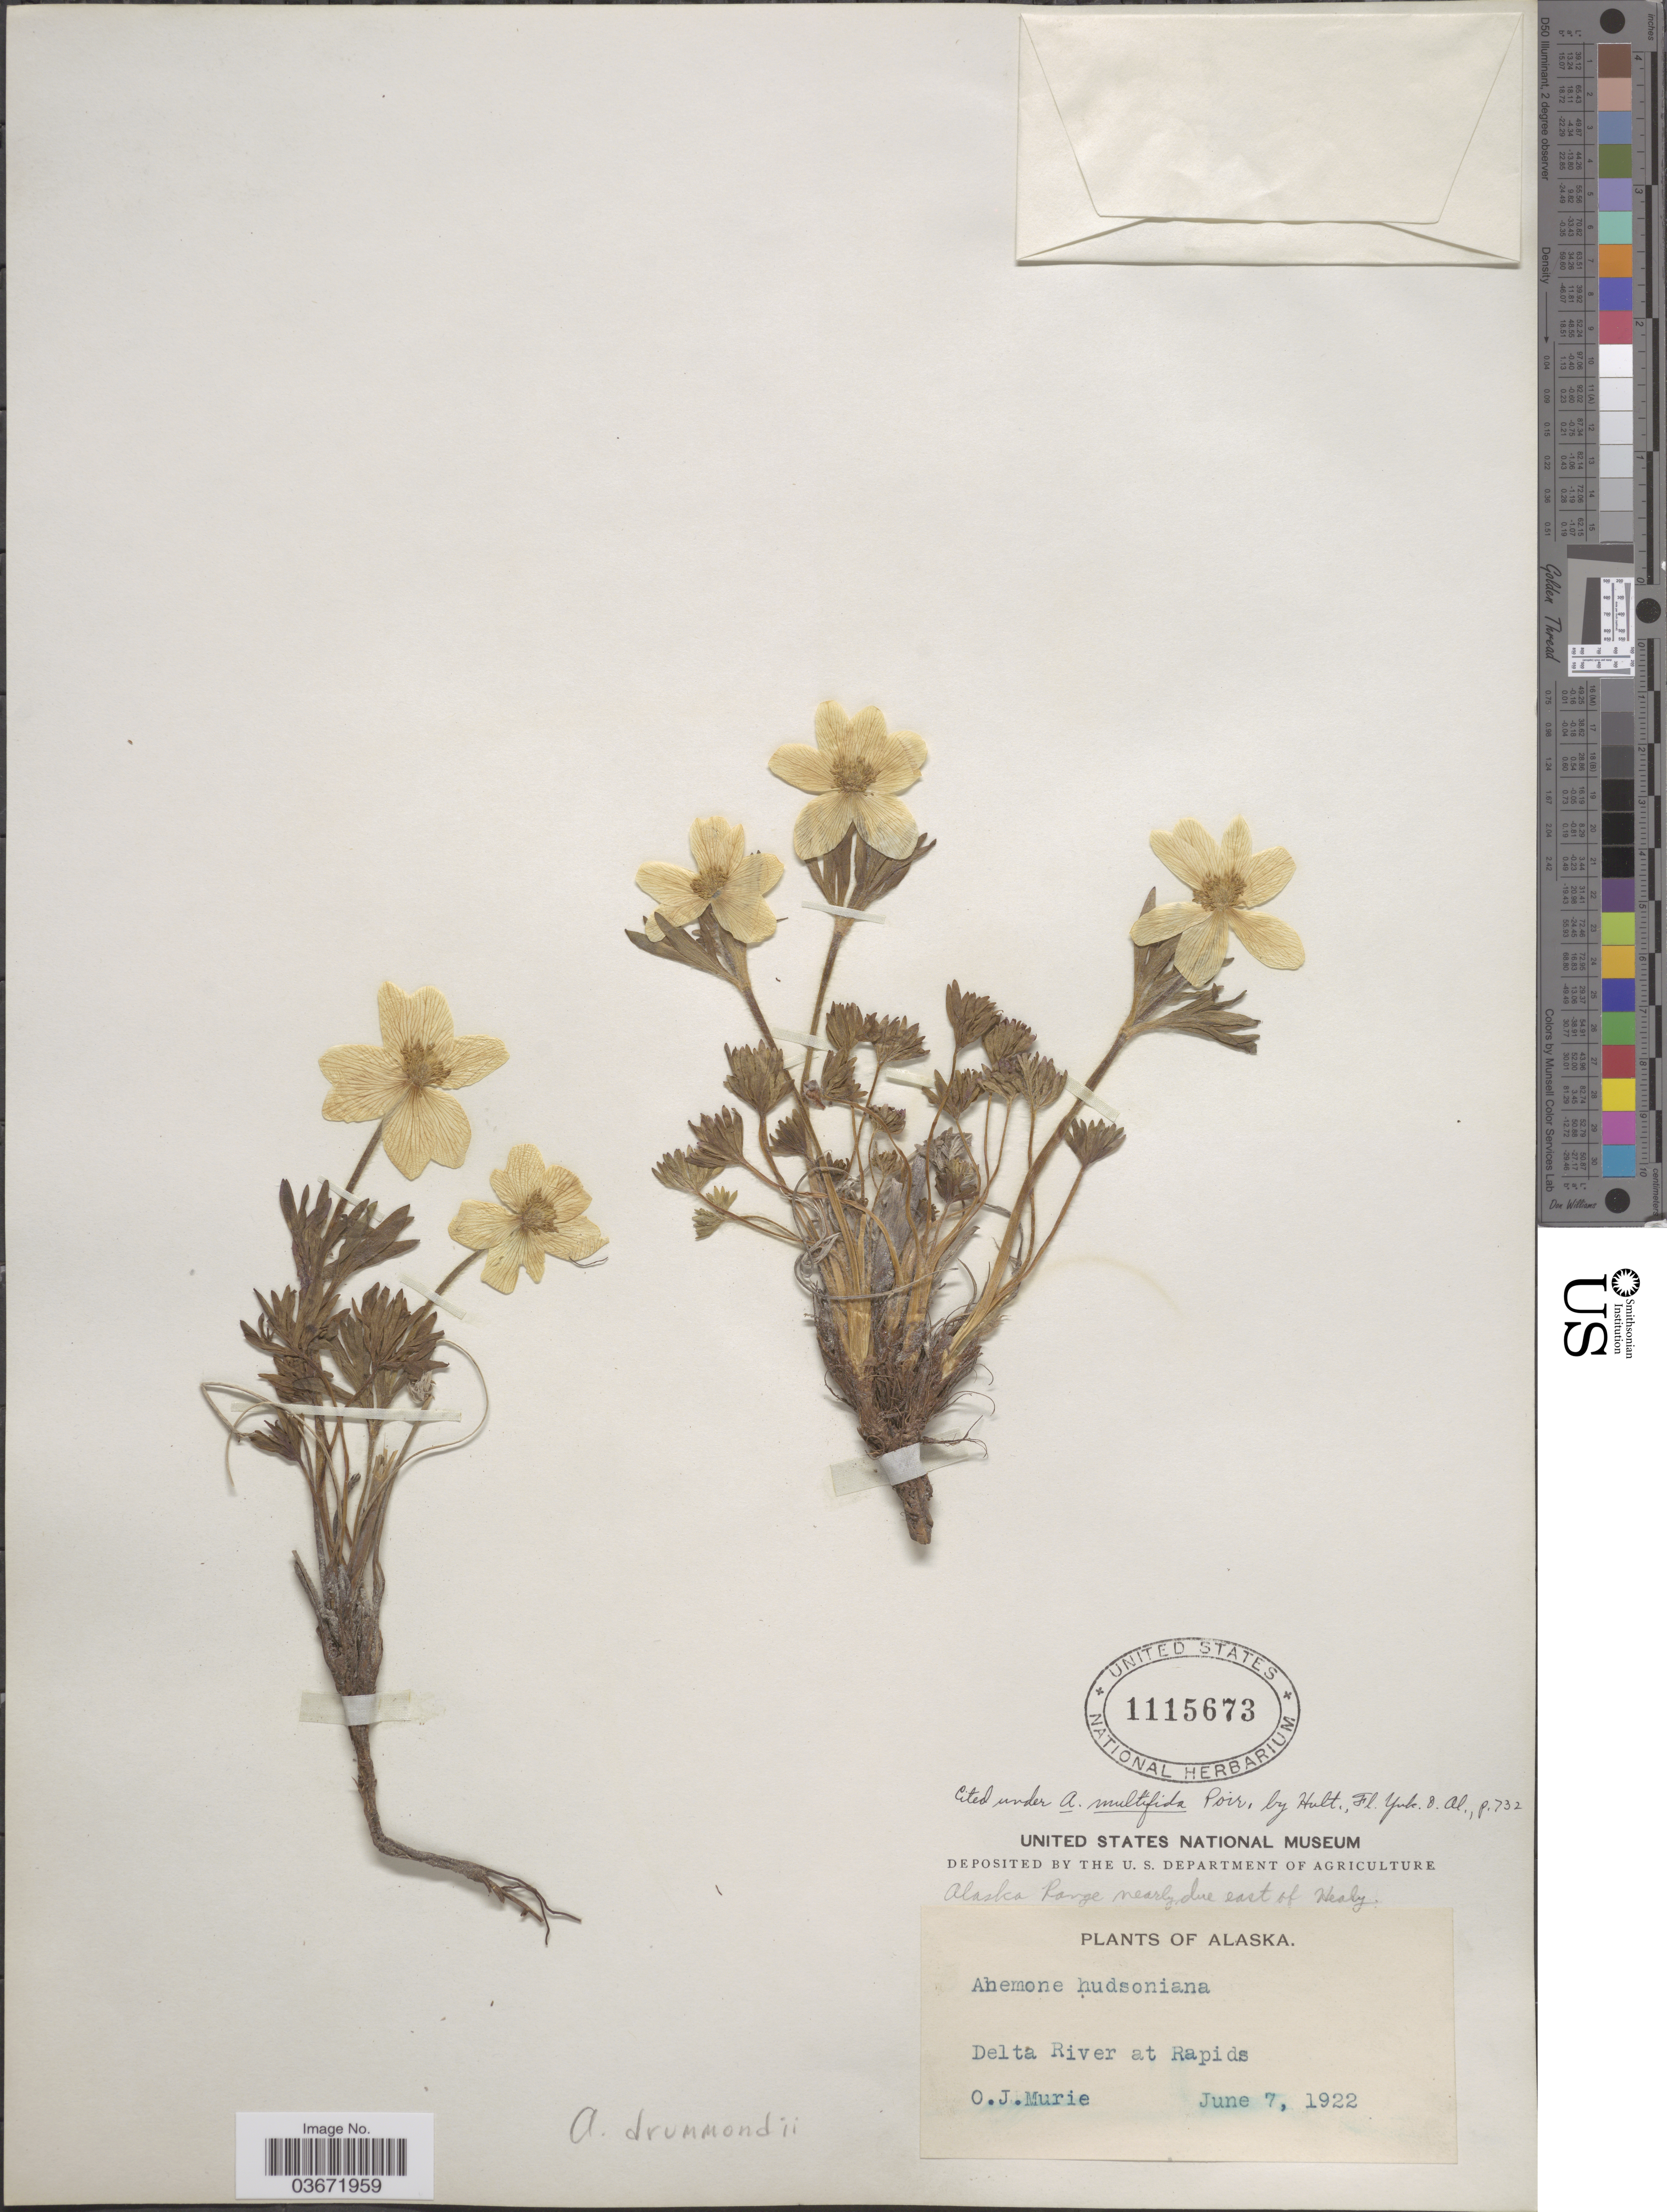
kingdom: Plantae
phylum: Tracheophyta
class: Magnoliopsida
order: Ranunculales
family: Ranunculaceae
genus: Anemone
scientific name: Anemone drummondii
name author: S. Watson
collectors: O. Murie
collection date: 1922-06-07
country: United States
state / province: Alaska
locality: Delta River at Rapids.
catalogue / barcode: US 1115673